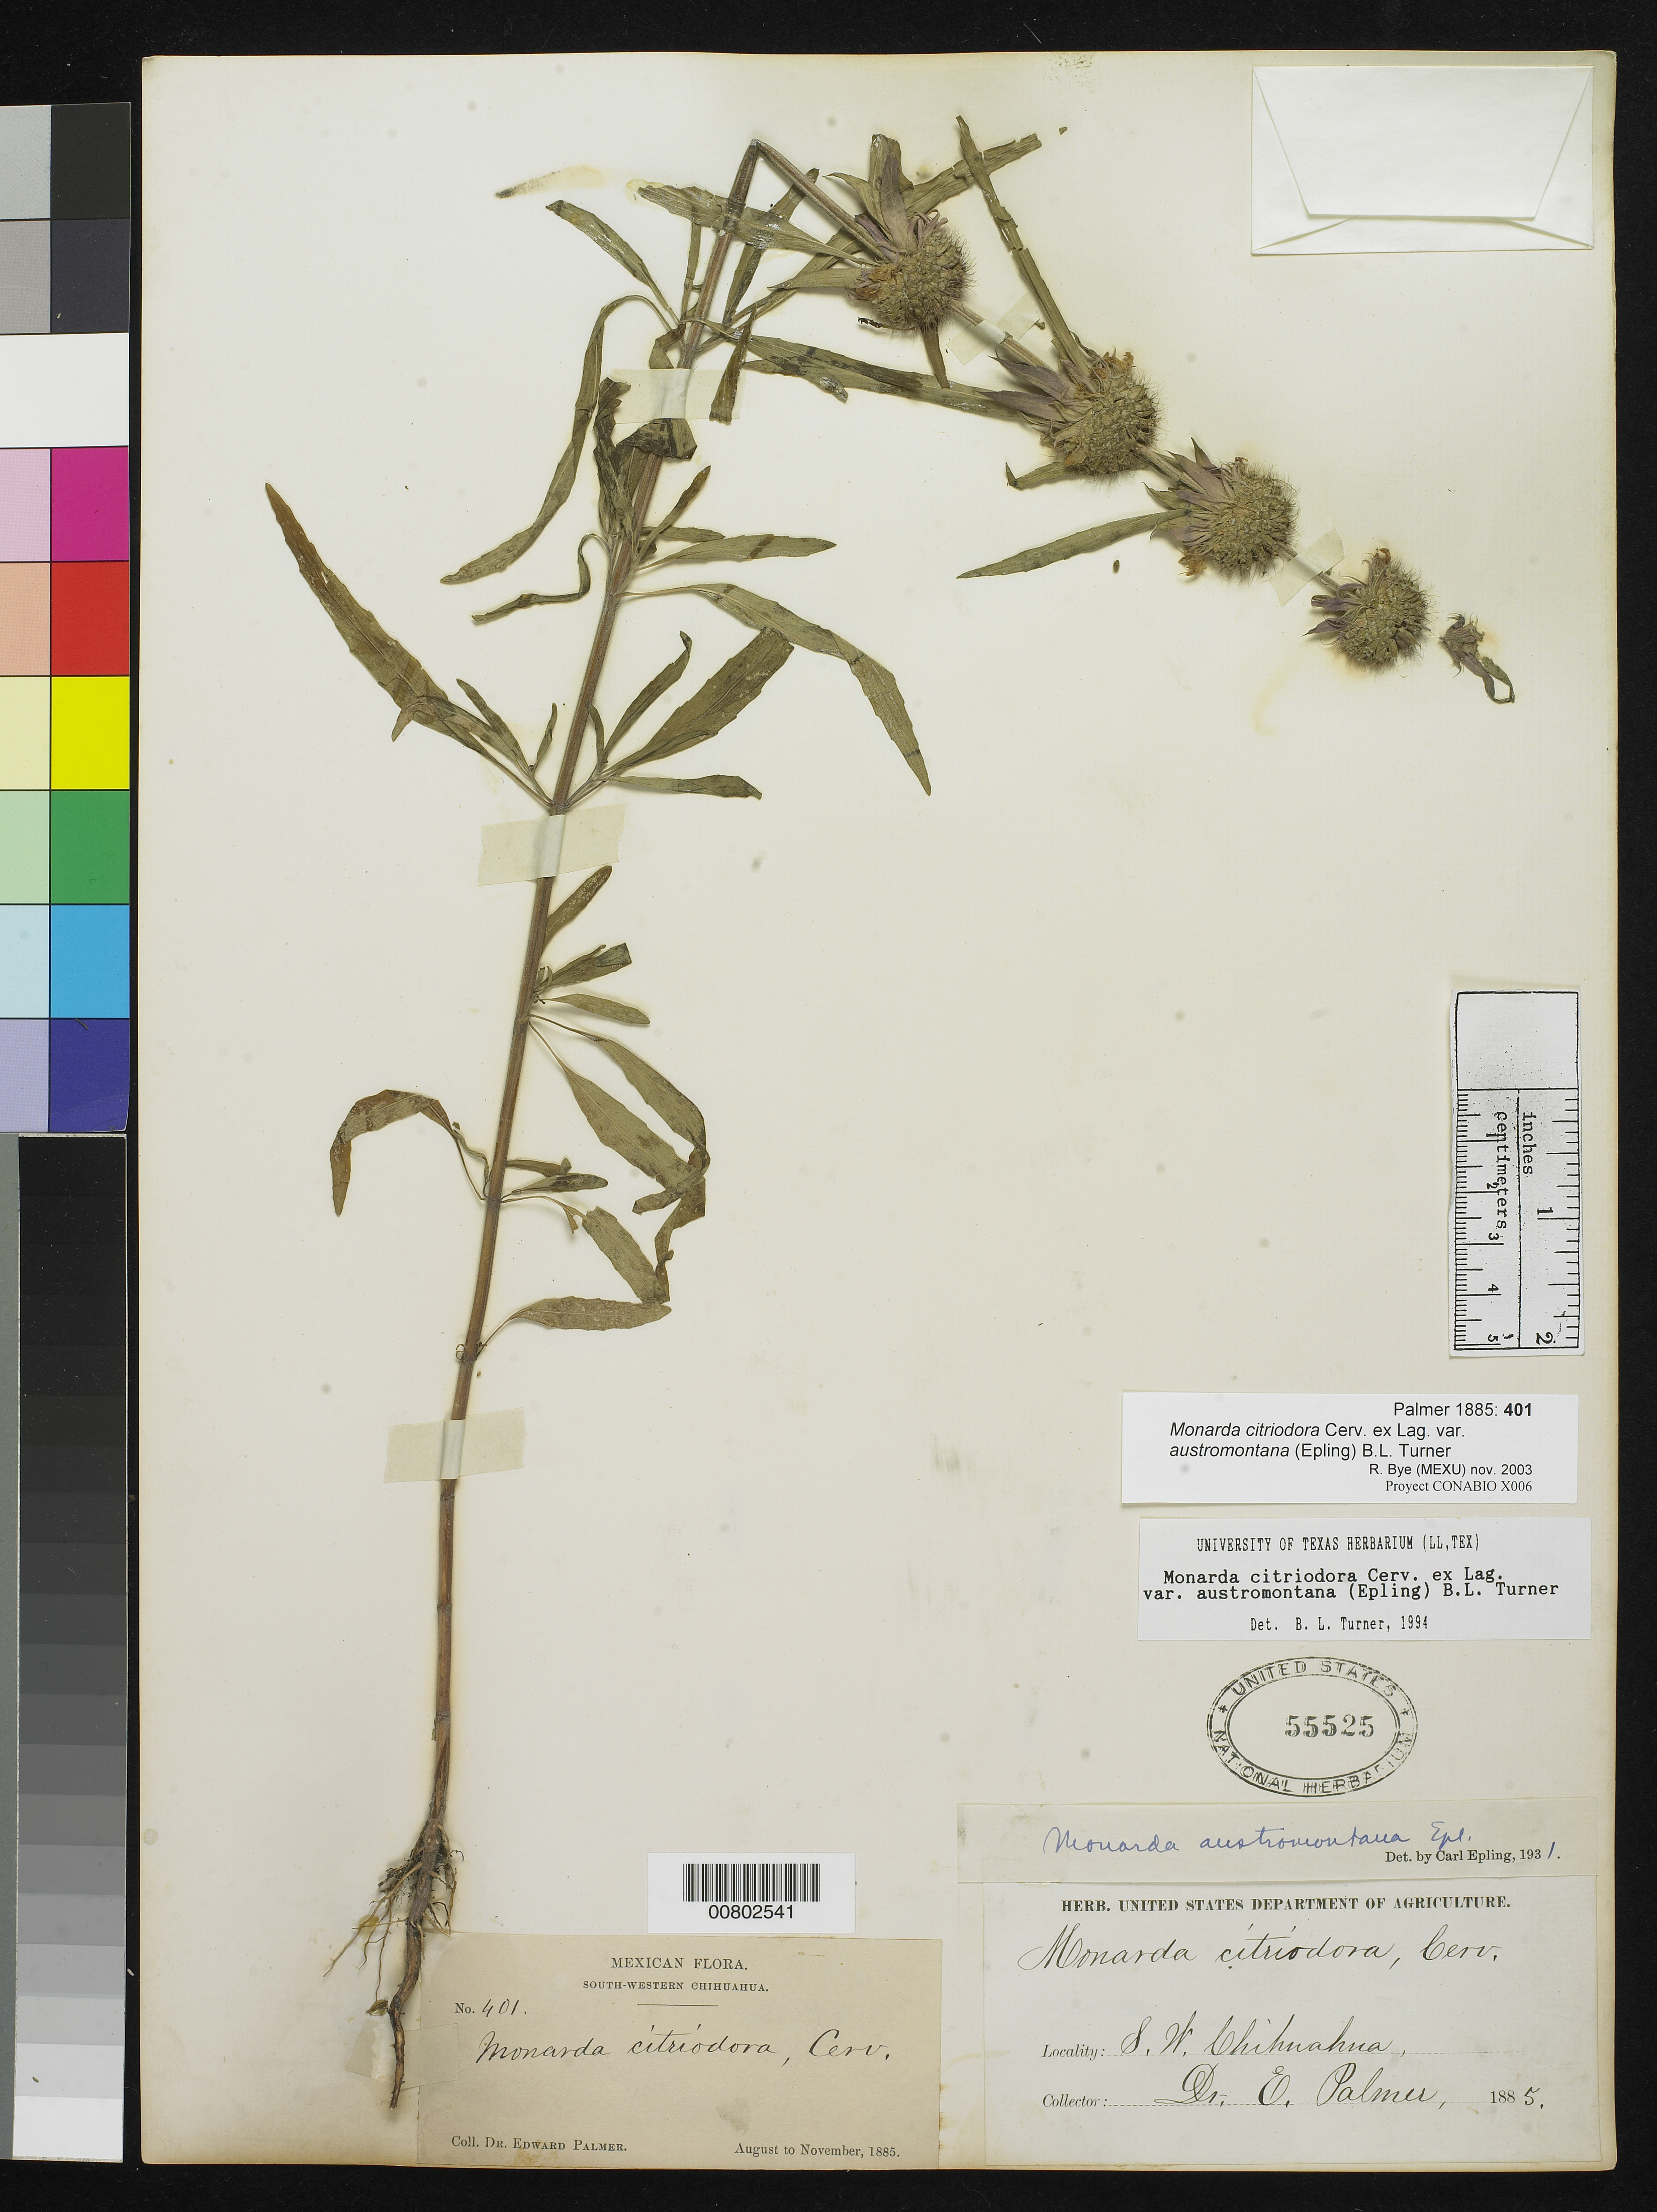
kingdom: Plantae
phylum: Tracheophyta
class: Magnoliopsida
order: Lamiales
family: Lamiaceae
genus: Monarda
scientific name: Monarda citriodora var. austromontana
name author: (Epling) B.L. Turner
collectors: E. Palmer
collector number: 401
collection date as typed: Aug 1885 to -- Nov 1885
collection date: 1885-08/1885-11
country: Mexico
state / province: Chihuahua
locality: SW Chihuahua.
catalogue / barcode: US 55525